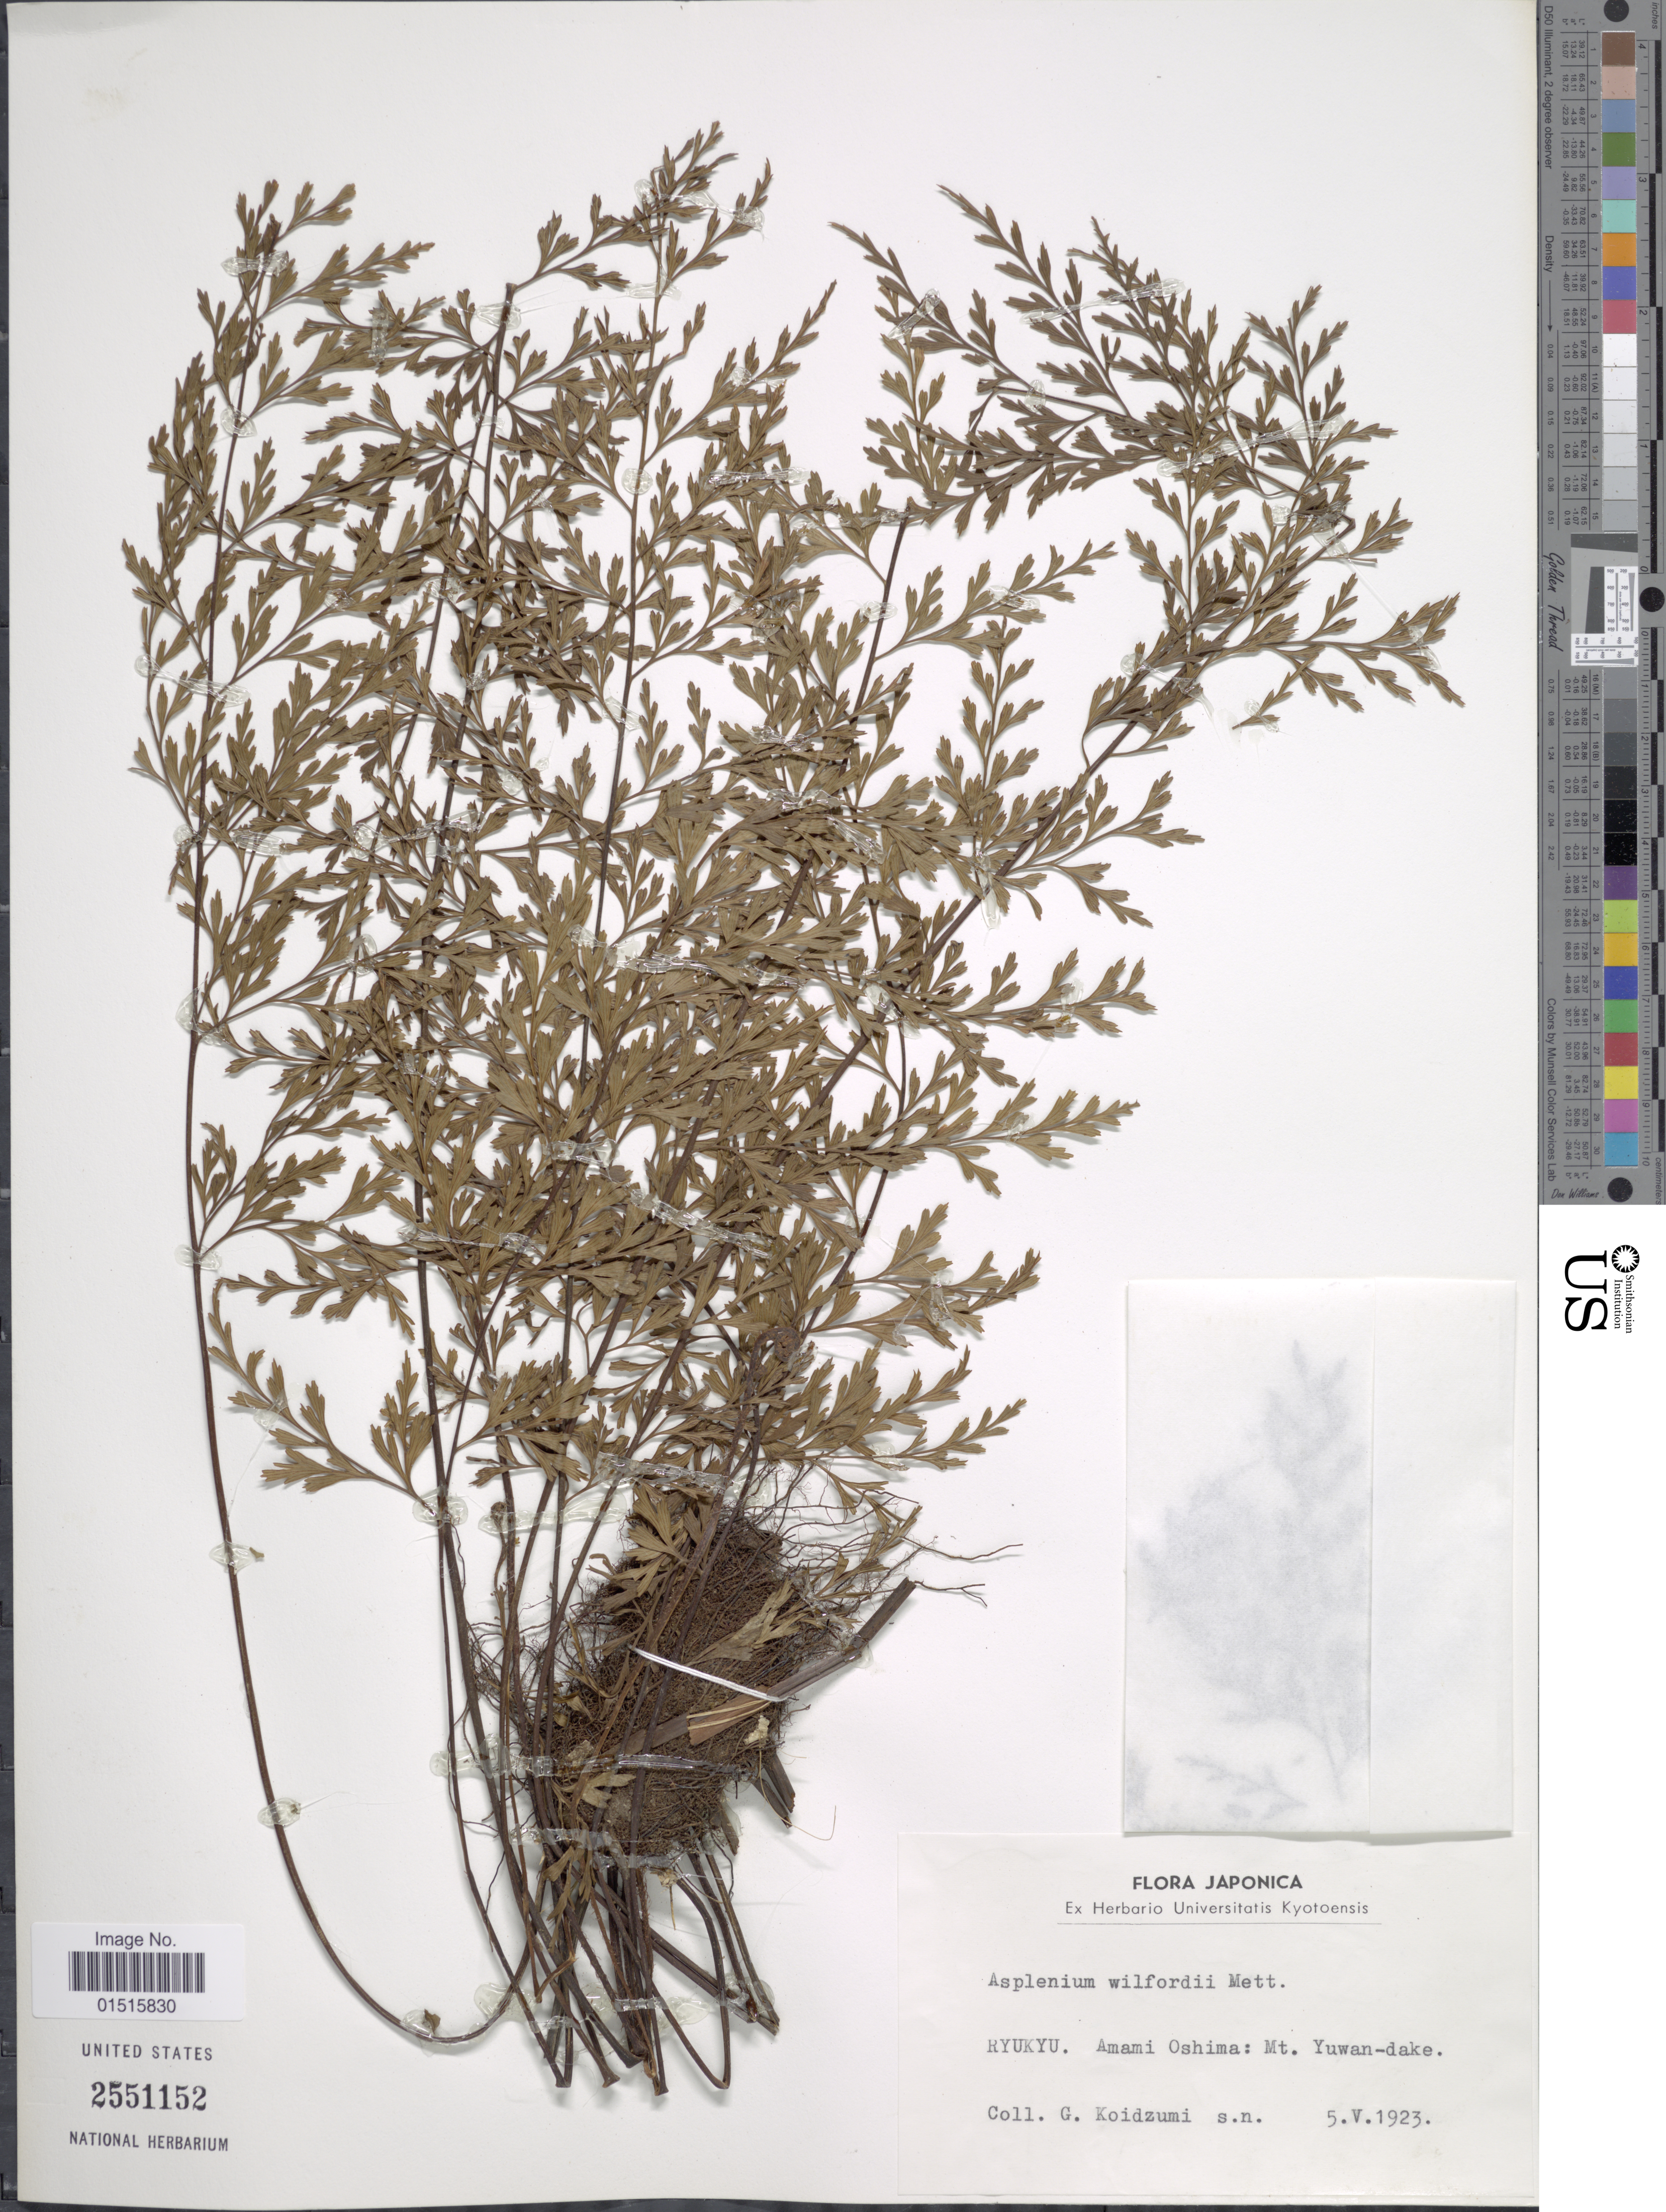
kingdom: Plantae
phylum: Tracheophyta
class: Polypodiopsida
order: Polypodiales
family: Aspleniaceae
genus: Asplenium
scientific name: Asplenium wilfordii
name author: Mett. ex Kuhn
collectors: G. Koidzumi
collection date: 1923-05-05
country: Japan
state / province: Okinawa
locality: Ryukyu, Amami Oshima: Mt. Yuwan- dake.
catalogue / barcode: US 2551152